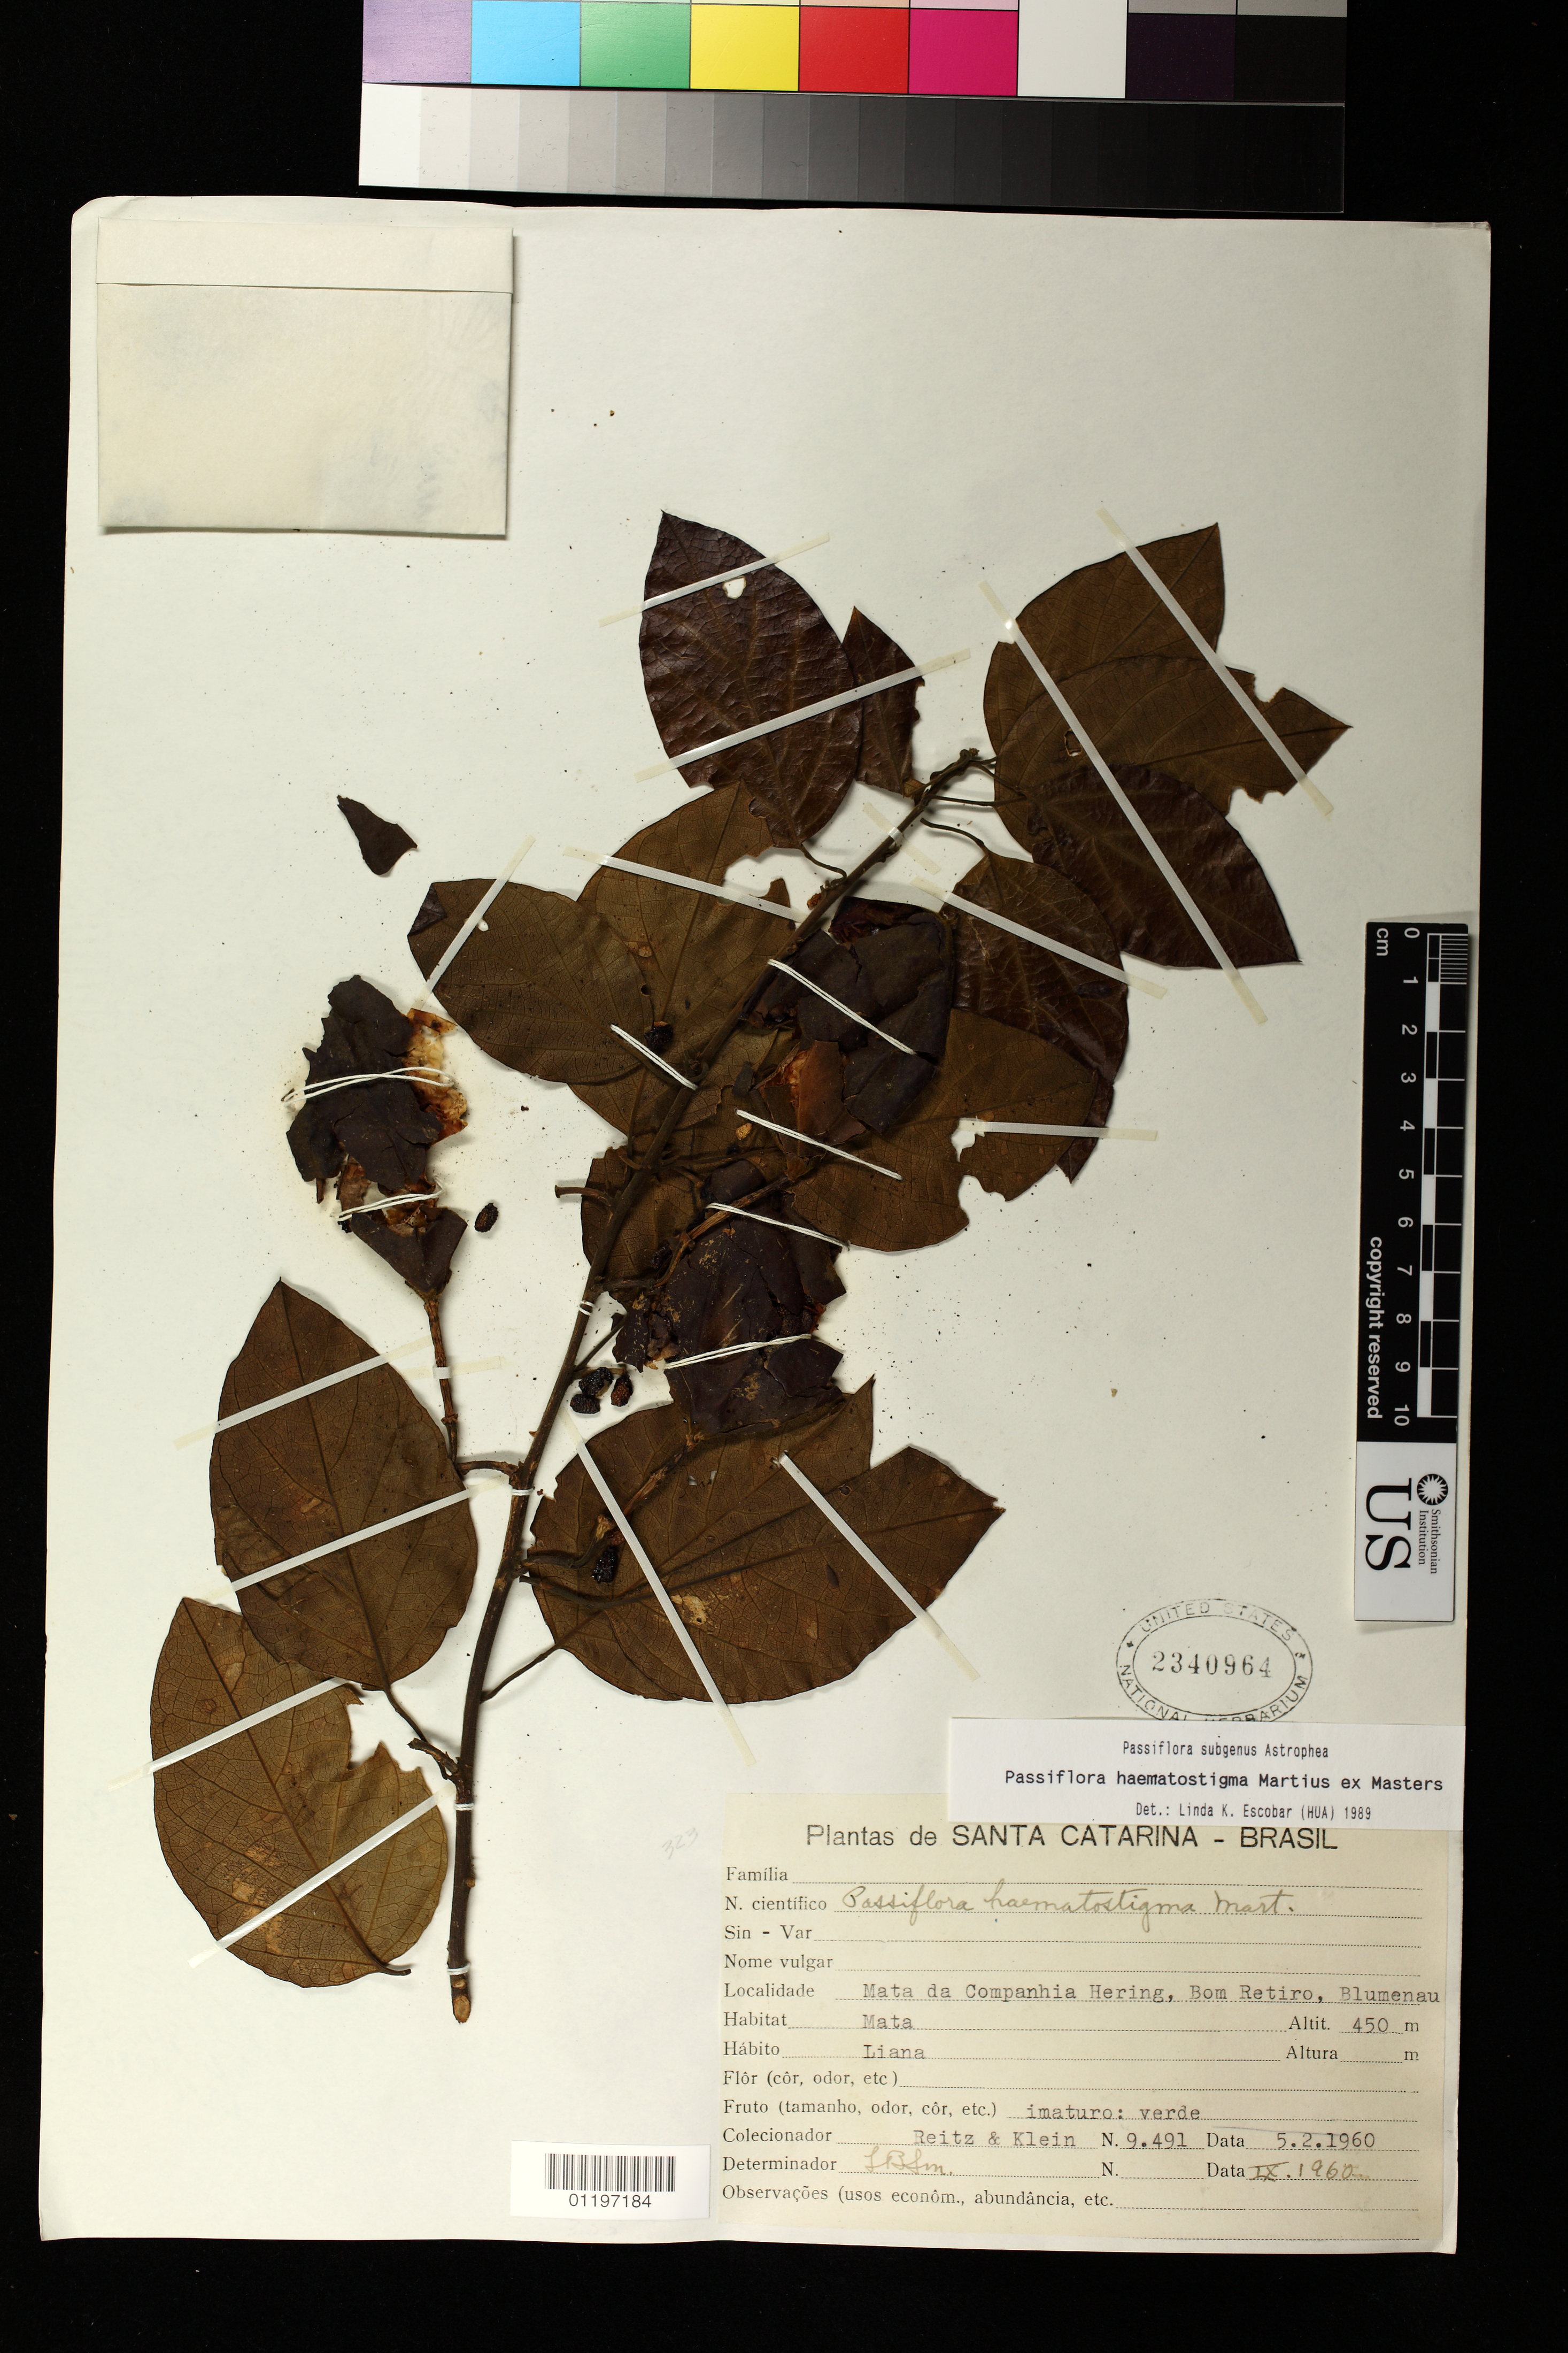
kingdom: Plantae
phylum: Tracheophyta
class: Magnoliopsida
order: Malpighiales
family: Passifloraceae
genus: Passiflora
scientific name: Passiflora haematostigma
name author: Mart. ex Mast.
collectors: R. Reitz & R. M. Klein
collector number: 9491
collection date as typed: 02 May 1960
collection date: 1960-05-02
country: Brazil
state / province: Santa Catarina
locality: Santa Catarina: Mata da Companhia Hering, Bom Retiro, Blumenau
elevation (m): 450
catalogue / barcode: US 2340964